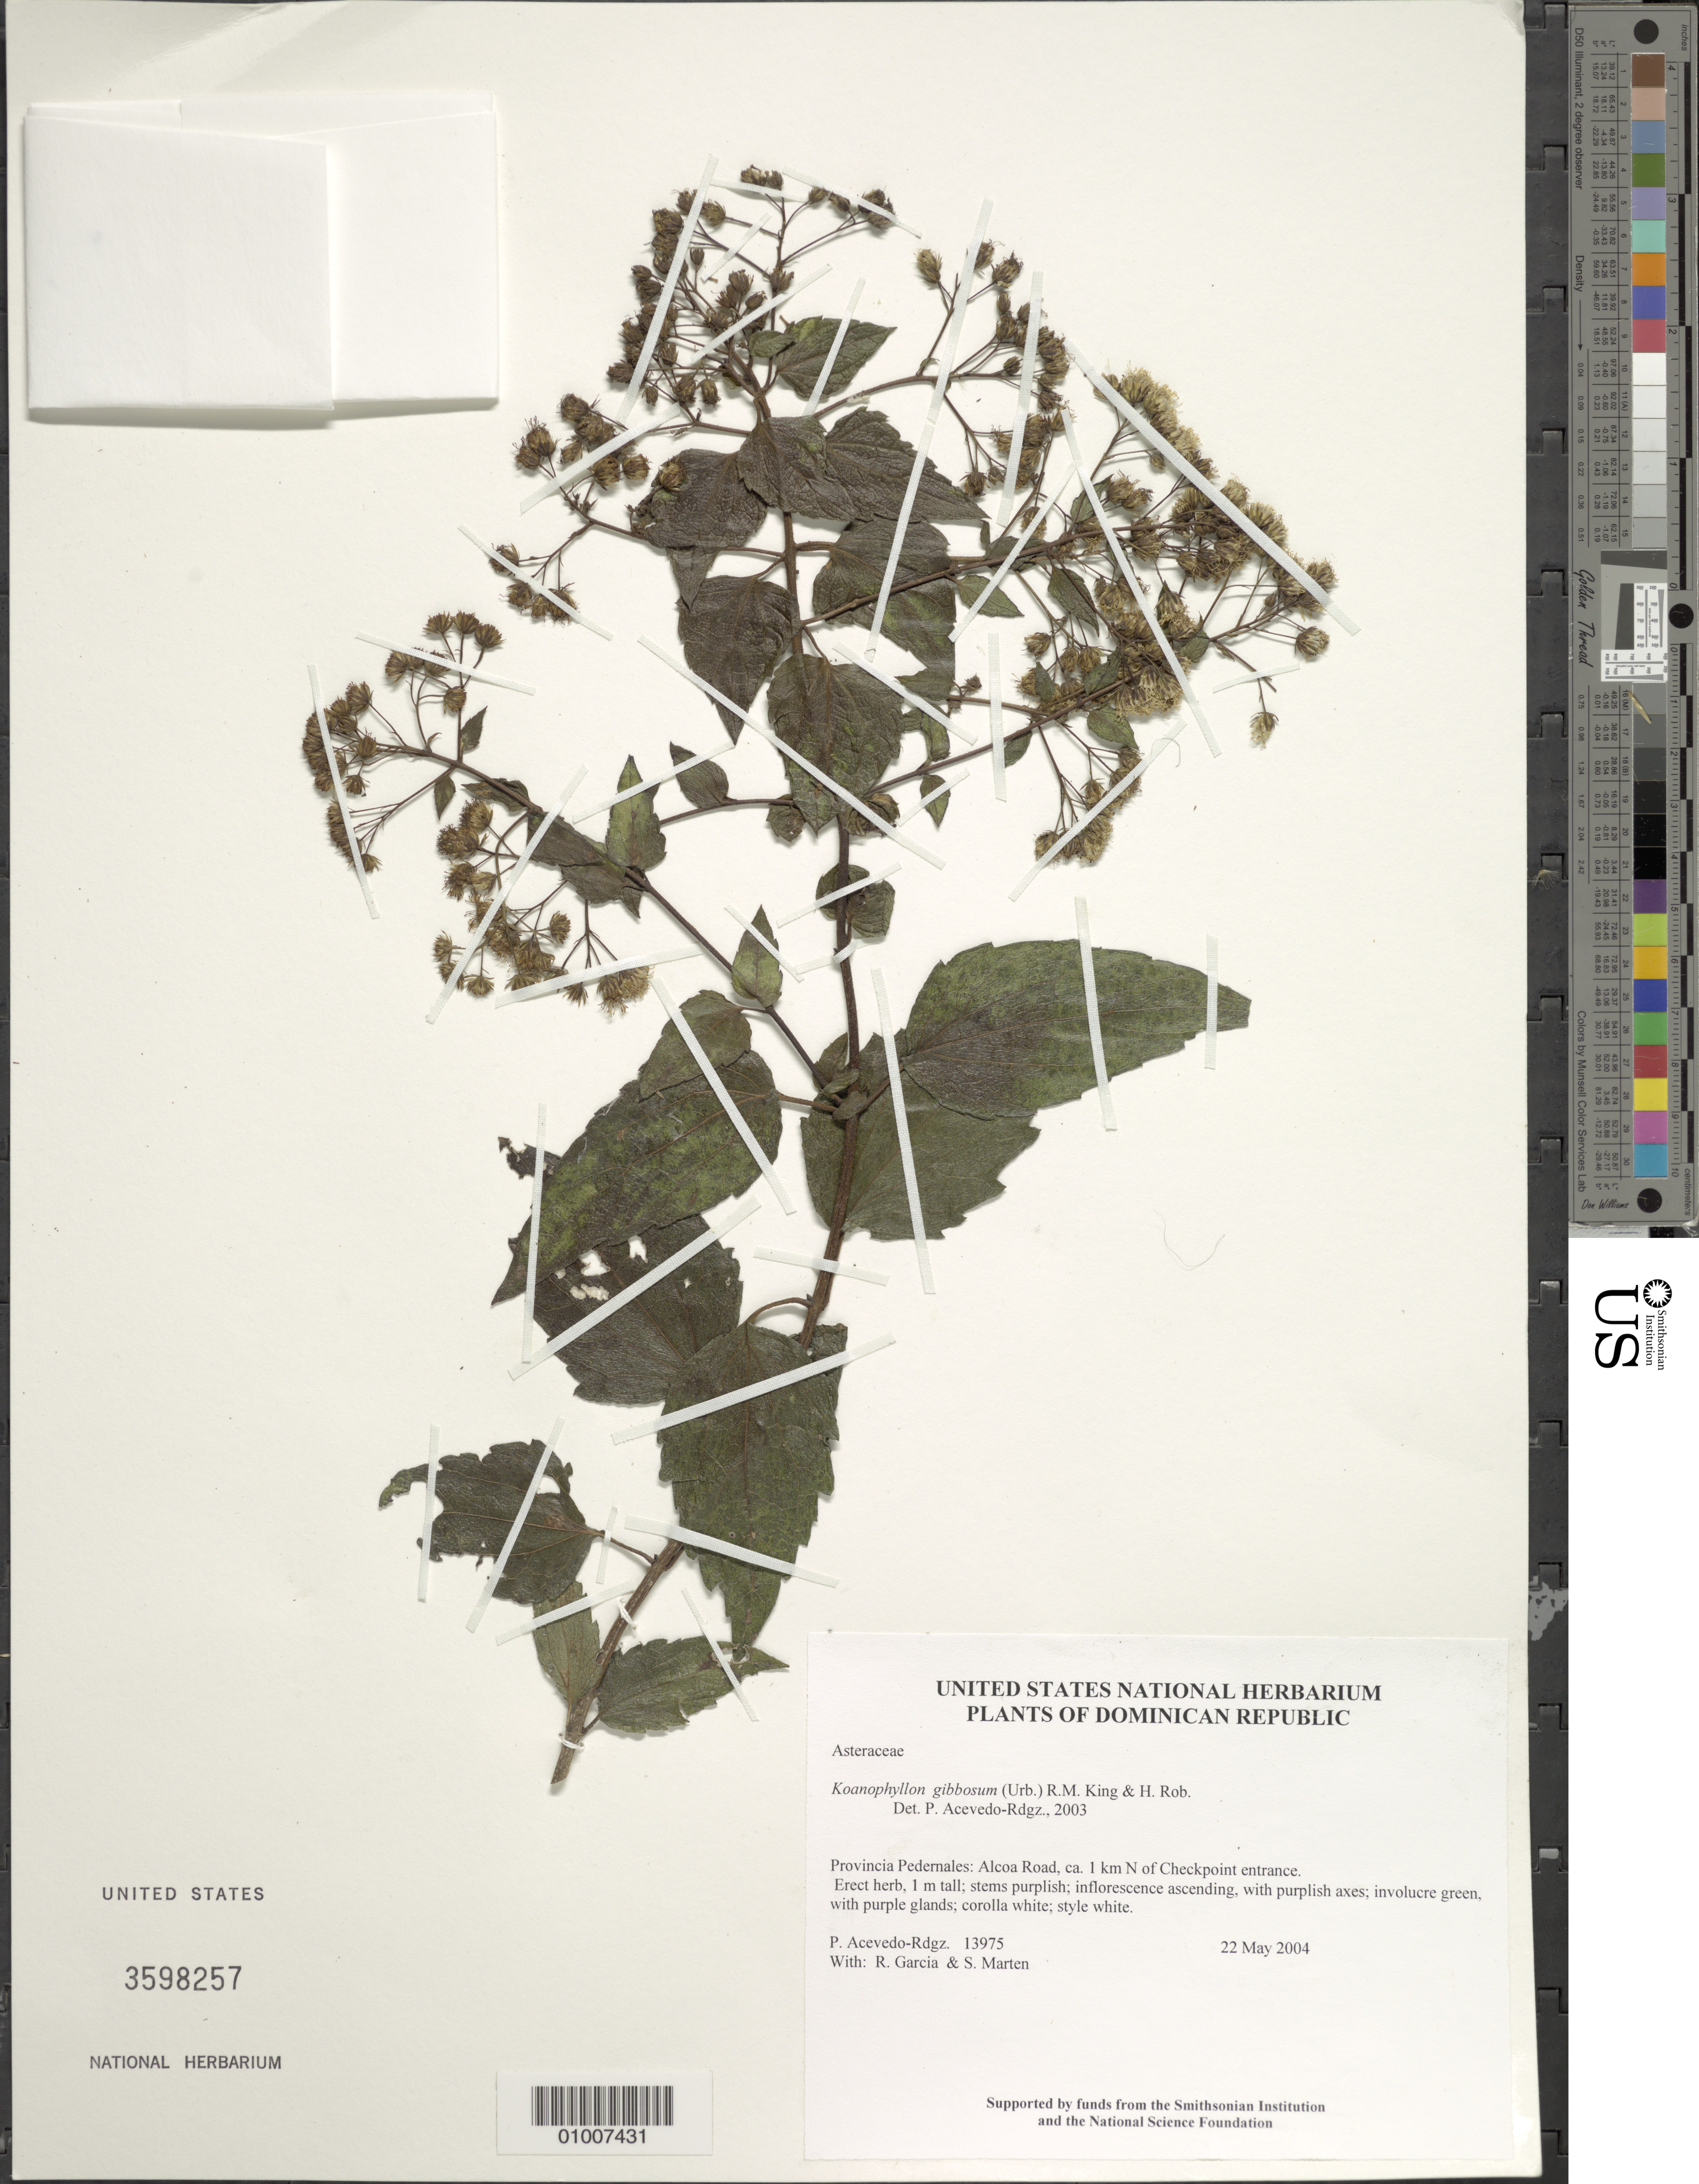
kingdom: Plantae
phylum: Tracheophyta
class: Magnoliopsida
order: Asterales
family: Asteraceae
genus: Koanophyllon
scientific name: Koanophyllon gibbosum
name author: (Urb.) R.M. King & H. Rob.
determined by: Acevedo-Rodríguez, P., (BOT), Smithsonian Institution - National Museum of Natural History (UNITED STATES)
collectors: P. Acevedo-Rodr., R. G. García & S. Marten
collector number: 13975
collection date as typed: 22 May 2004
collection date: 2004-05-22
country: Dominican Republic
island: Hispaniola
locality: Provincia Pedernales: Alcoa Road, ca. 1 km N of Checkpoint entrance.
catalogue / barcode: US 3598257